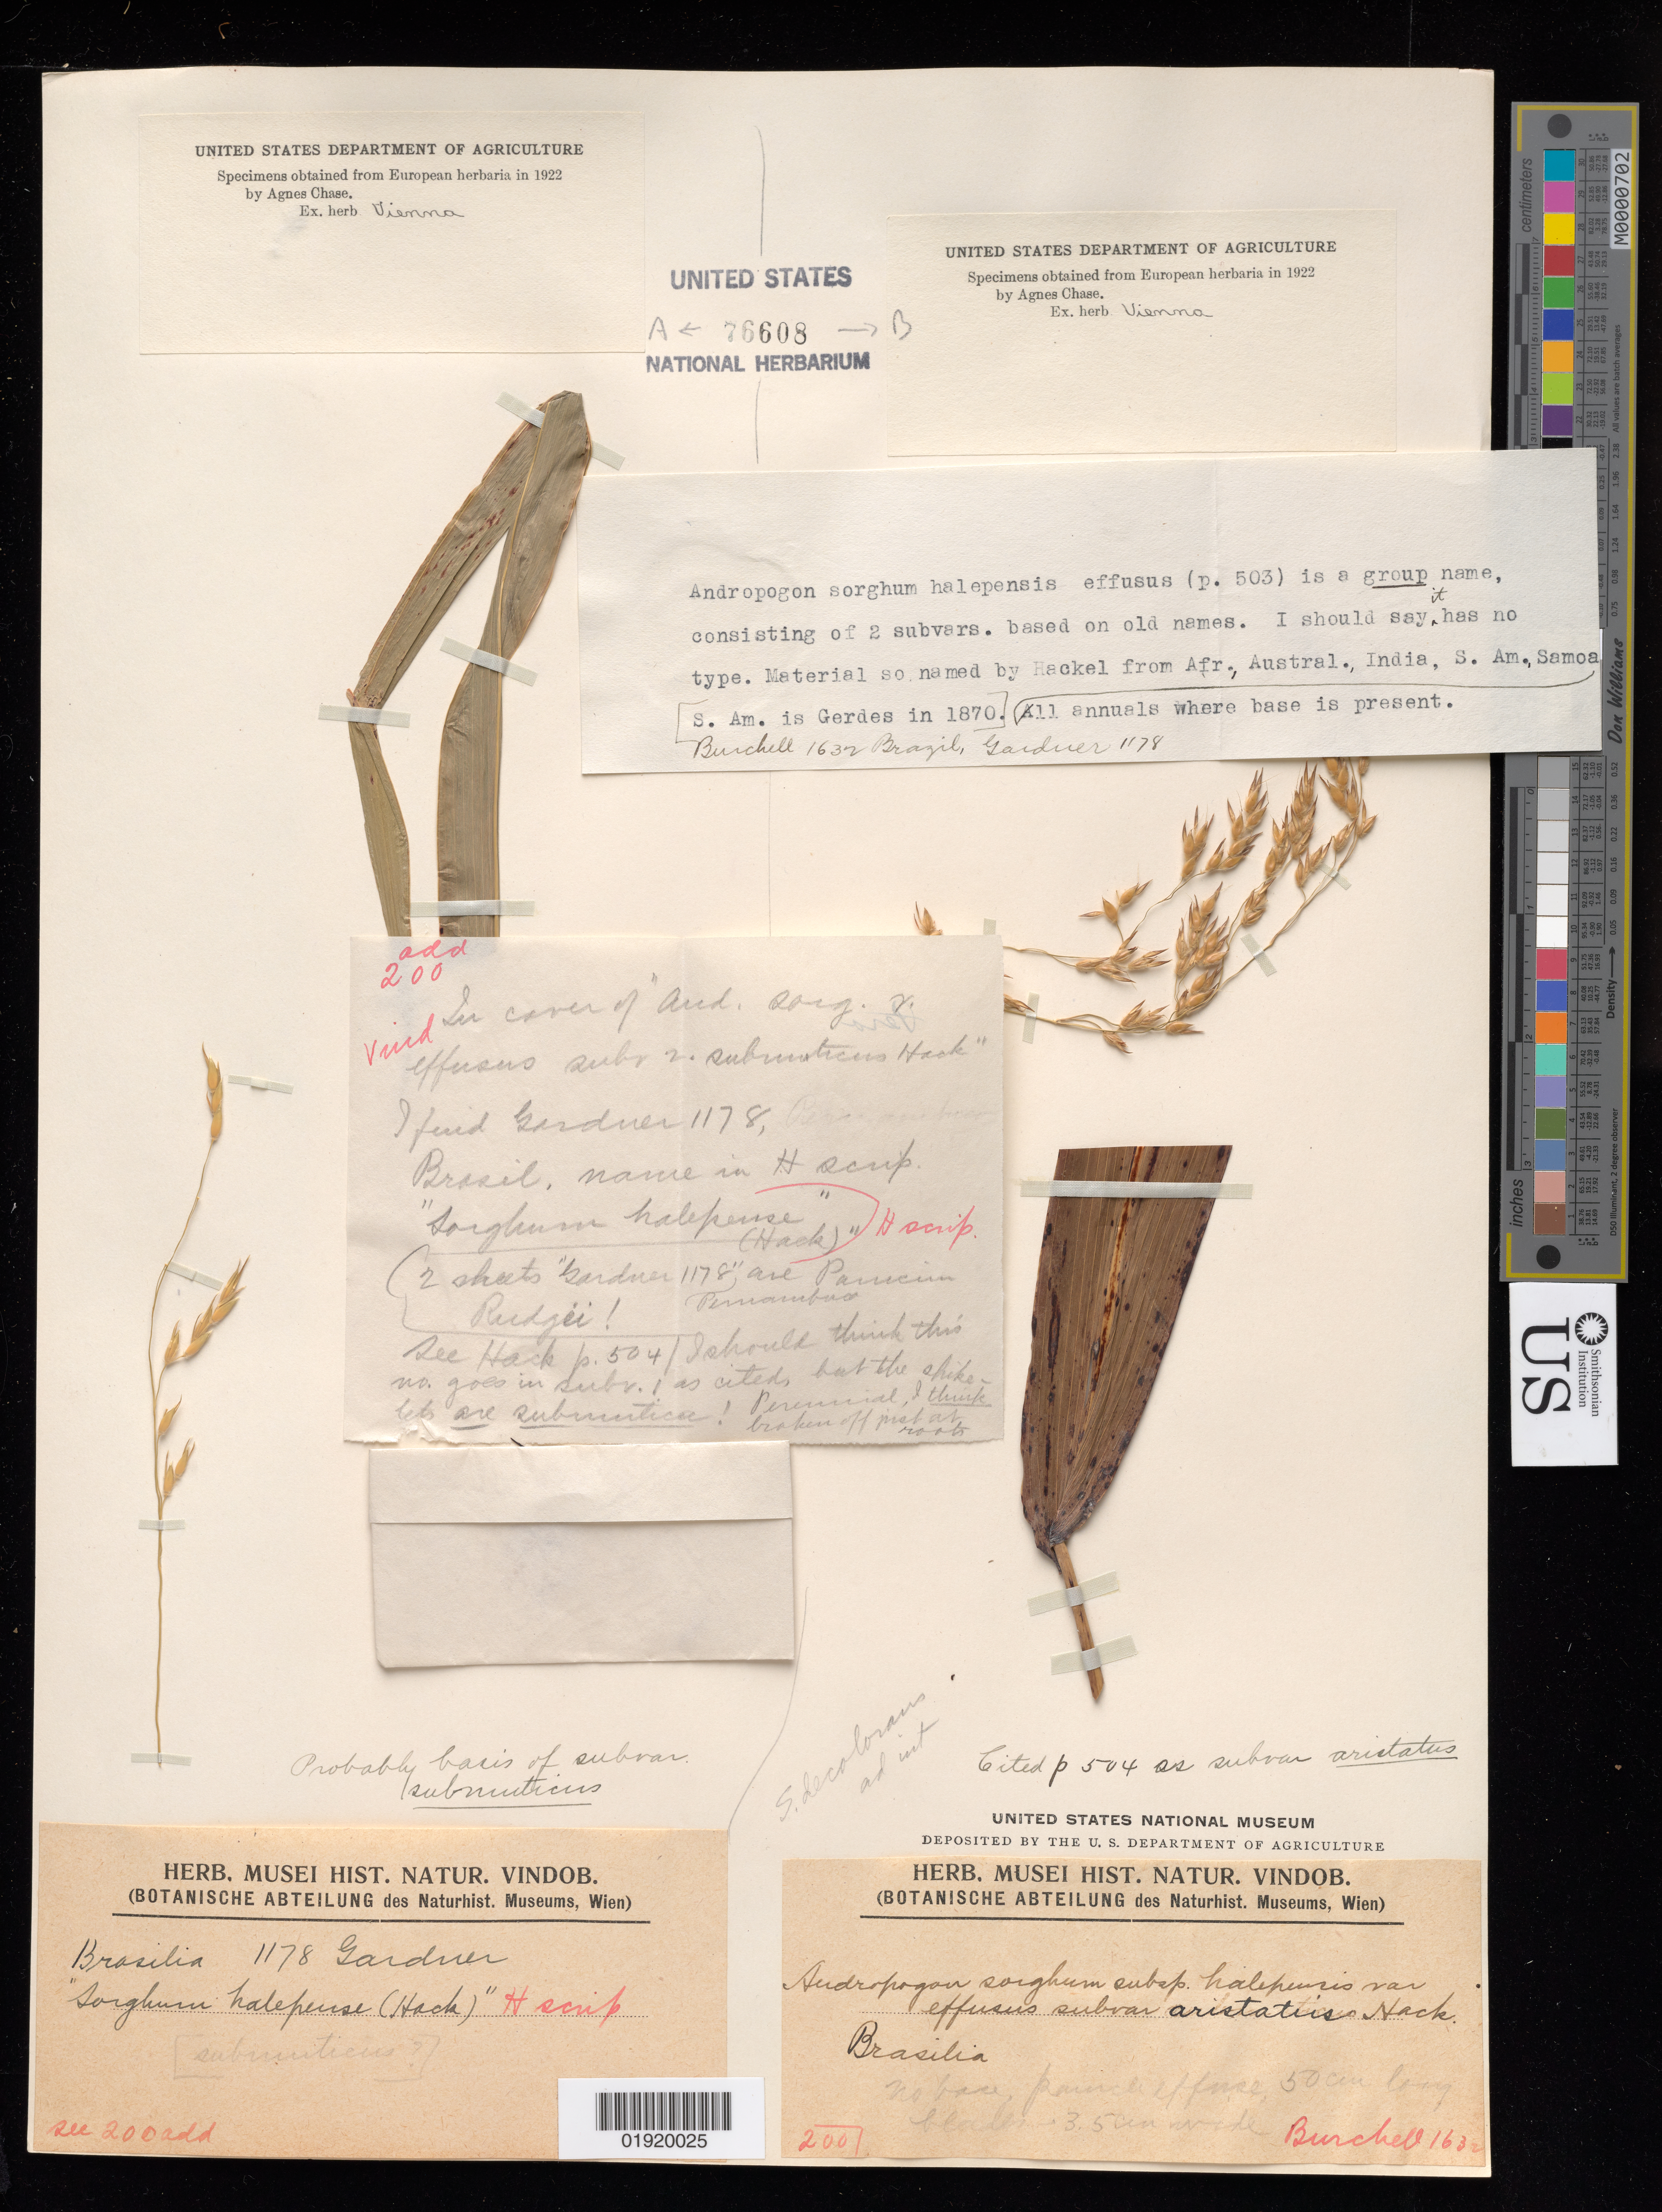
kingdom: Plantae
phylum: Tracheophyta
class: Liliopsida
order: Poales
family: Poaceae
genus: Andropogon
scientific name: Andropogon sorghum var. effusus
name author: Hack.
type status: Isosyntype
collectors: G. Gardner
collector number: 1178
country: Brazil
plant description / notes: Fragmentary material of type specimen ex herb. Vienna. Hackel described var. effusus with 2 subvarieties (!): subvar. submuticus & subvar. aristatus, both apparently based on several collections (syntypes) although only subvar. aristatus cites any collections explicitly. Syntypes of both subvarieties are included on this sheet. I'm not recording or recognizing these subvarieties because let's face it, splitting a variety into subvarieties is just plain nuts.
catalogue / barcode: US 76608A